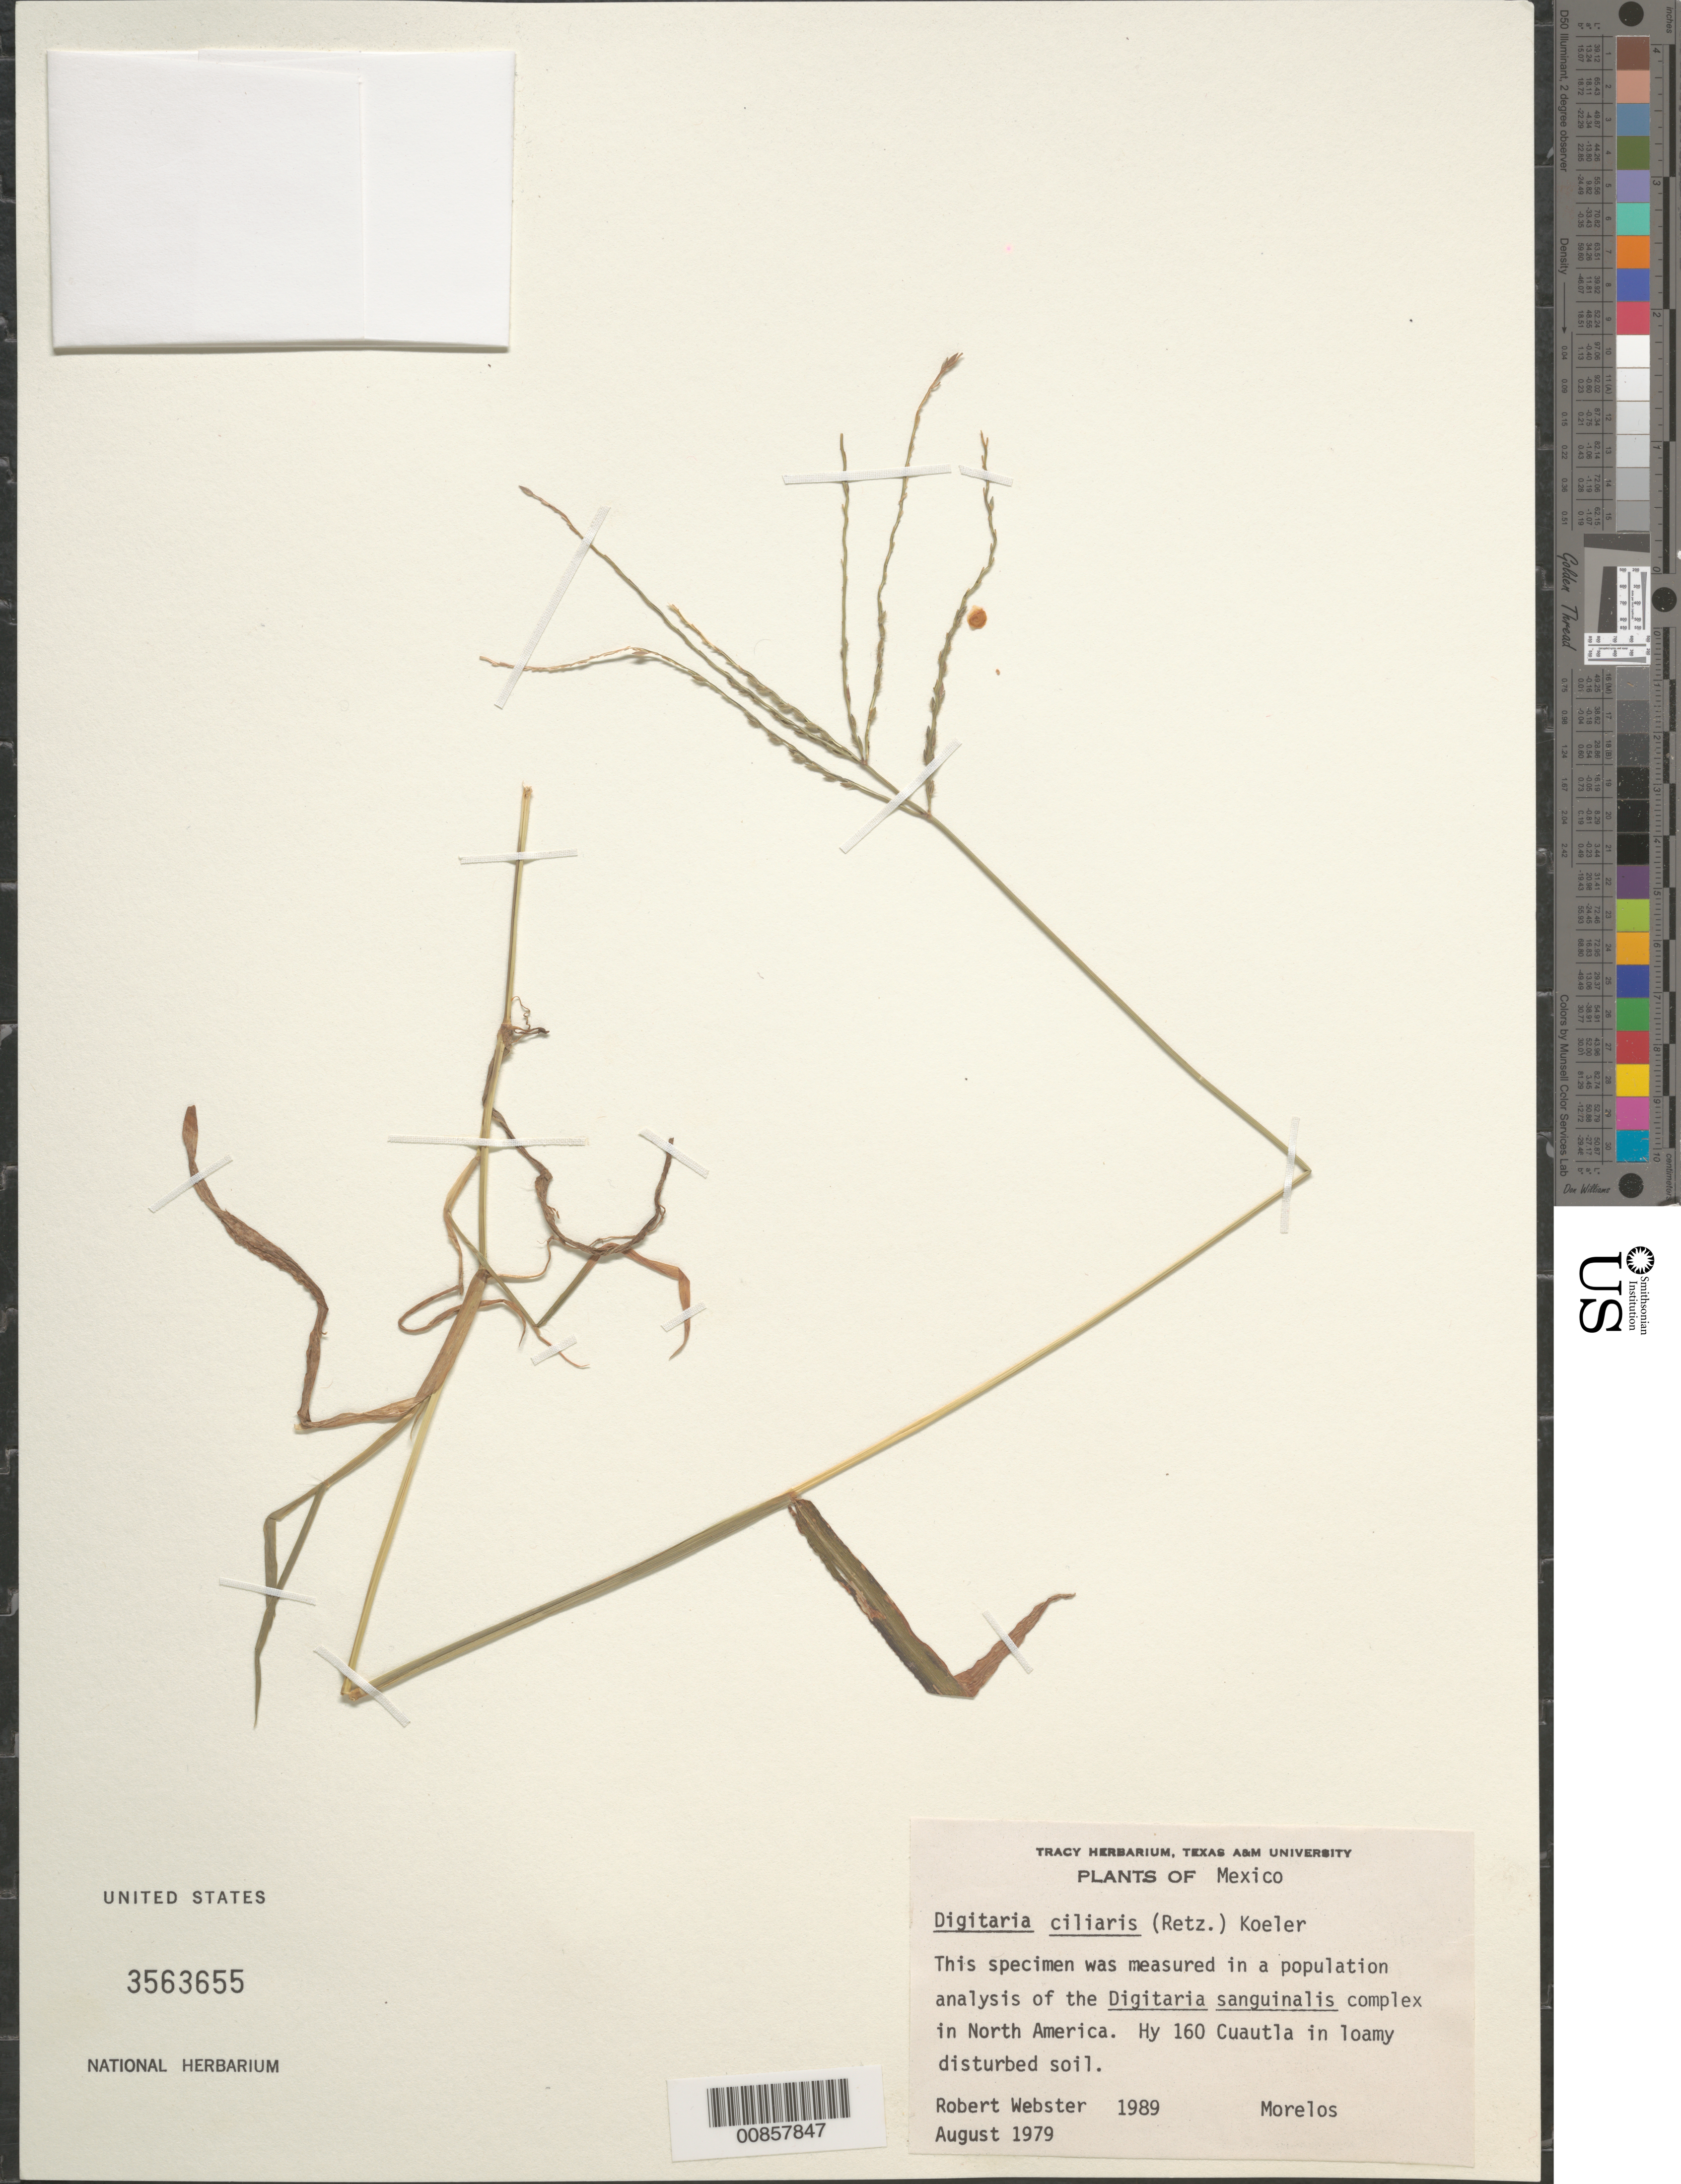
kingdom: Plantae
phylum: Tracheophyta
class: Liliopsida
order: Poales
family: Poaceae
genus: Digitaria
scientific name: Digitaria ciliaris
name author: (Retz.) Koeler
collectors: R. Webster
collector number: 1989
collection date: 1979-08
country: Mexico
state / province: Morelos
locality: Hwy 160, Cuautla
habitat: Loamy disturbed soil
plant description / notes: This specimen was measured in a population analysis of the Digitaria sanguinalis complex in North America.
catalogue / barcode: US 3563655